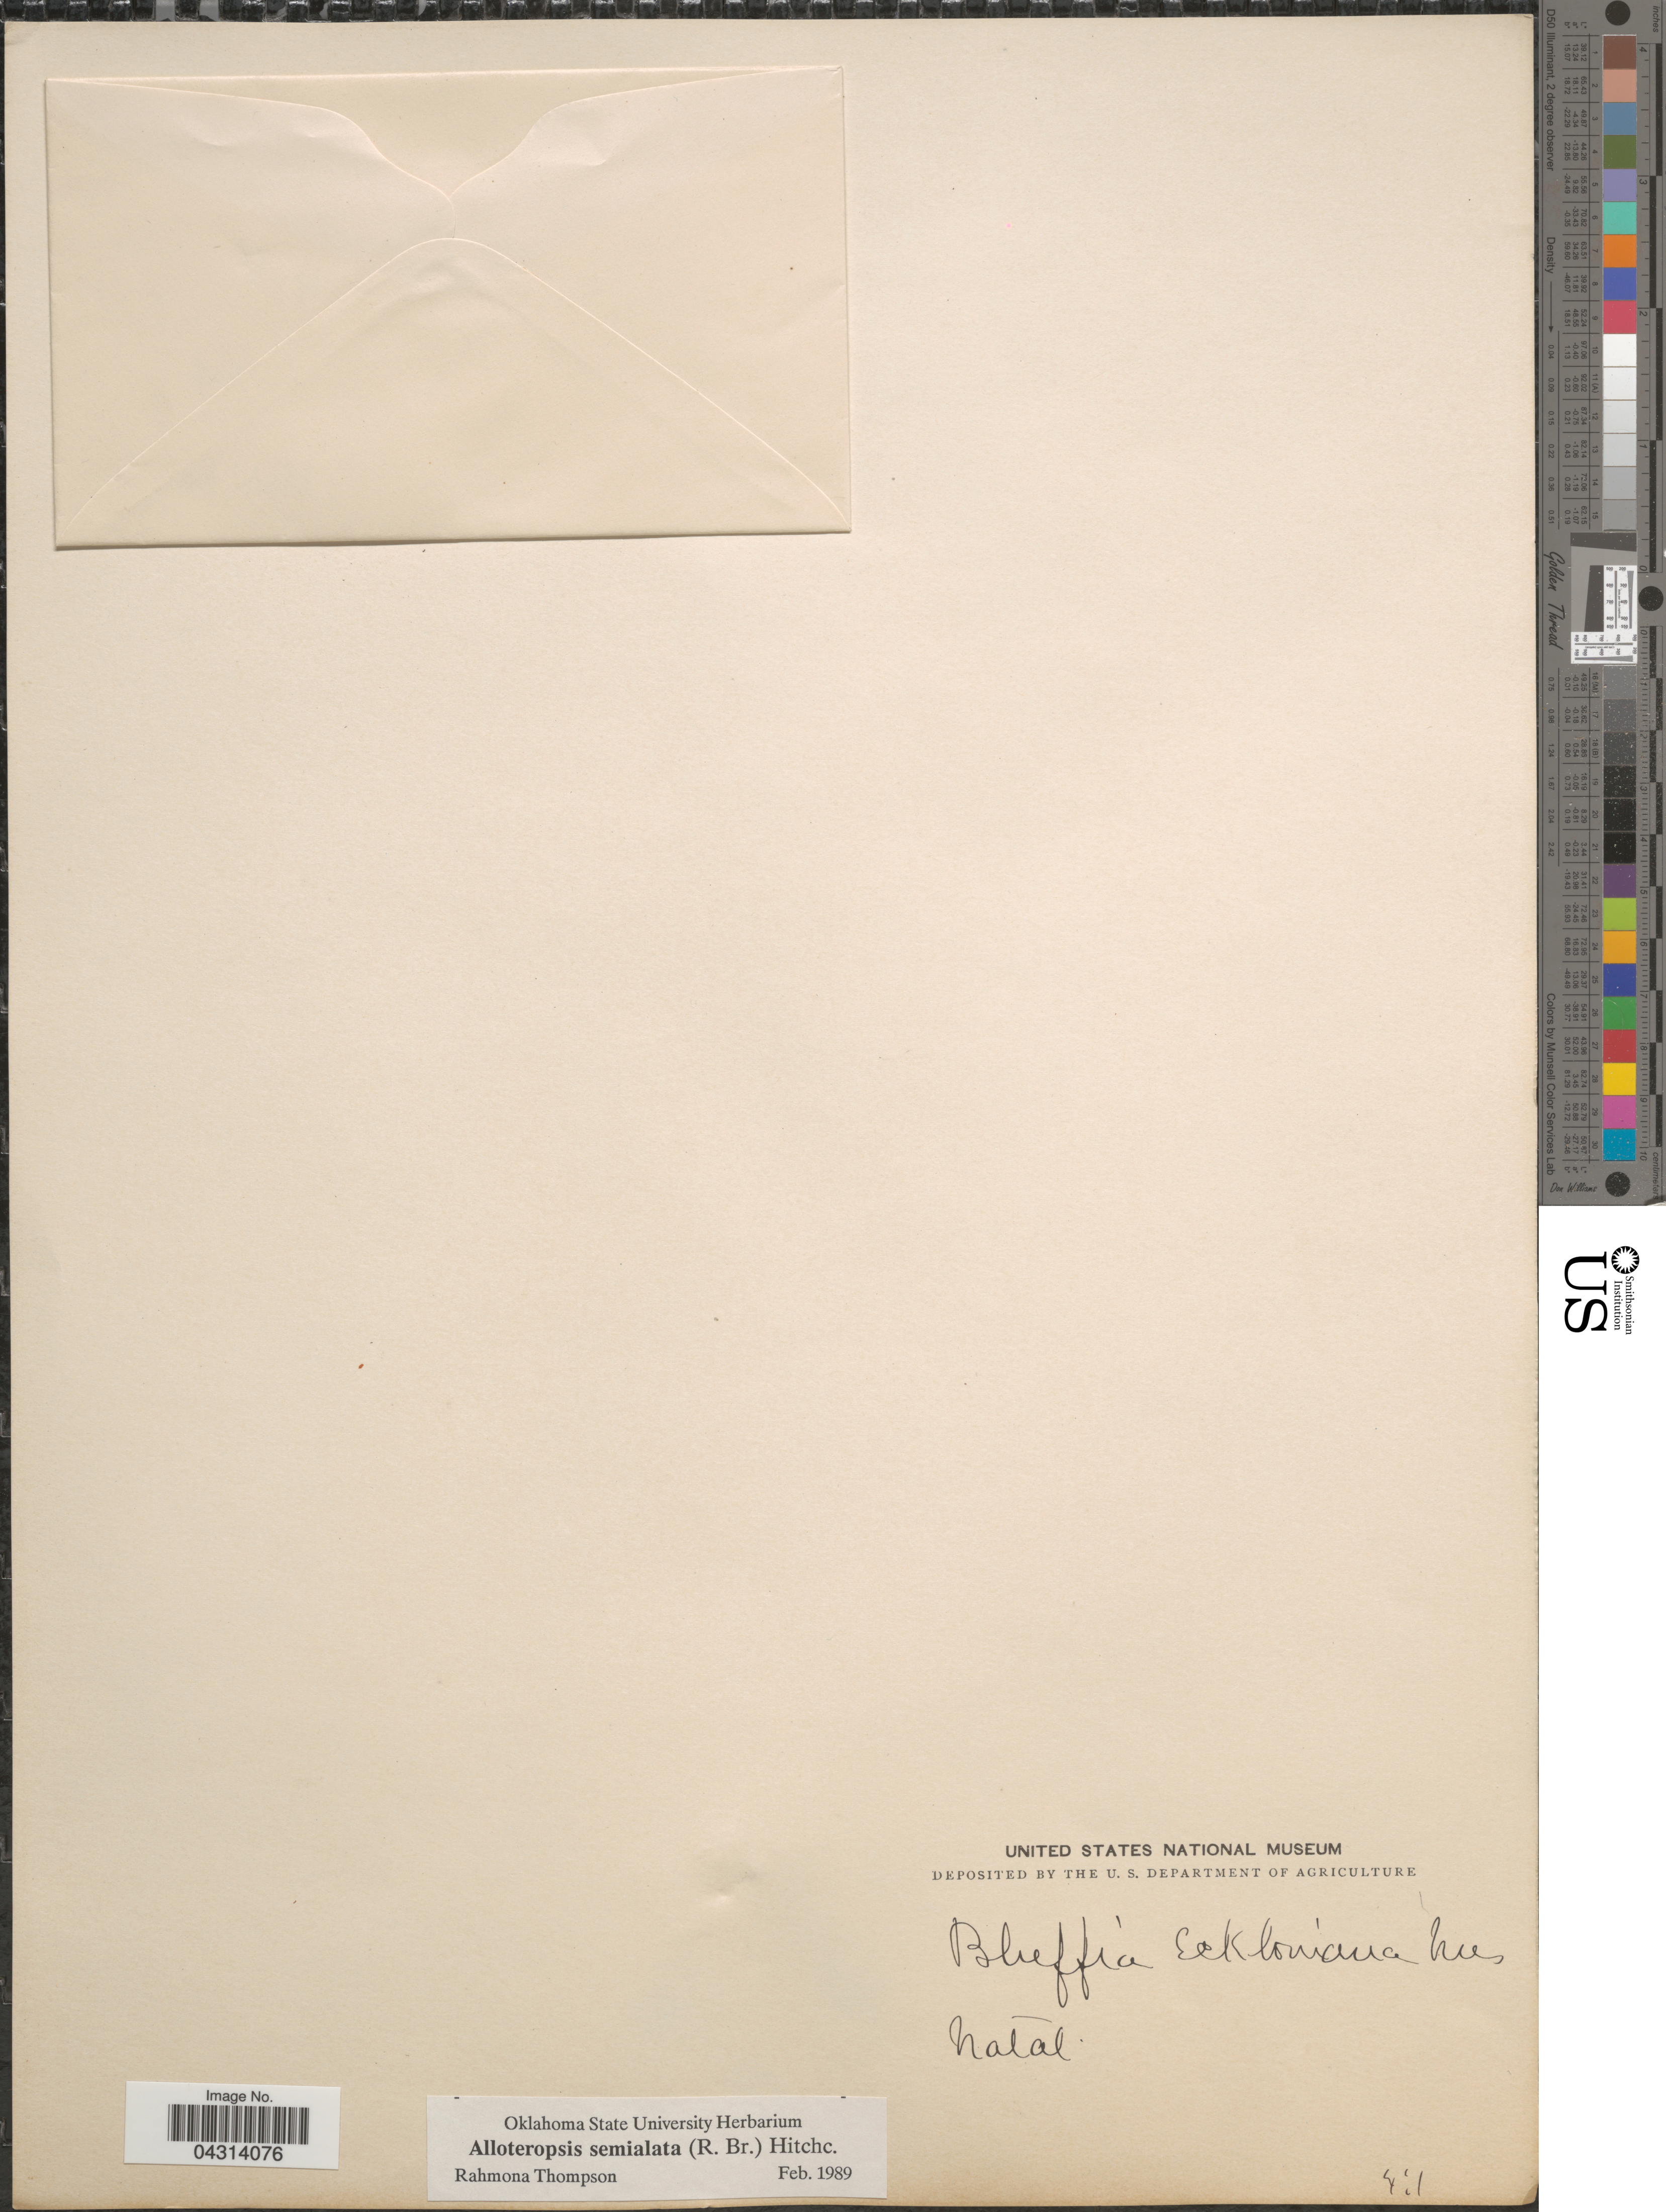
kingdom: Plantae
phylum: Tracheophyta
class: Liliopsida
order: Poales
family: Poaceae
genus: Alloteropsis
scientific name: Alloteropsis semialata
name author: (R. Br.) Hitchc.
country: South Africa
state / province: KwaZulu-Natal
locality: Natal.